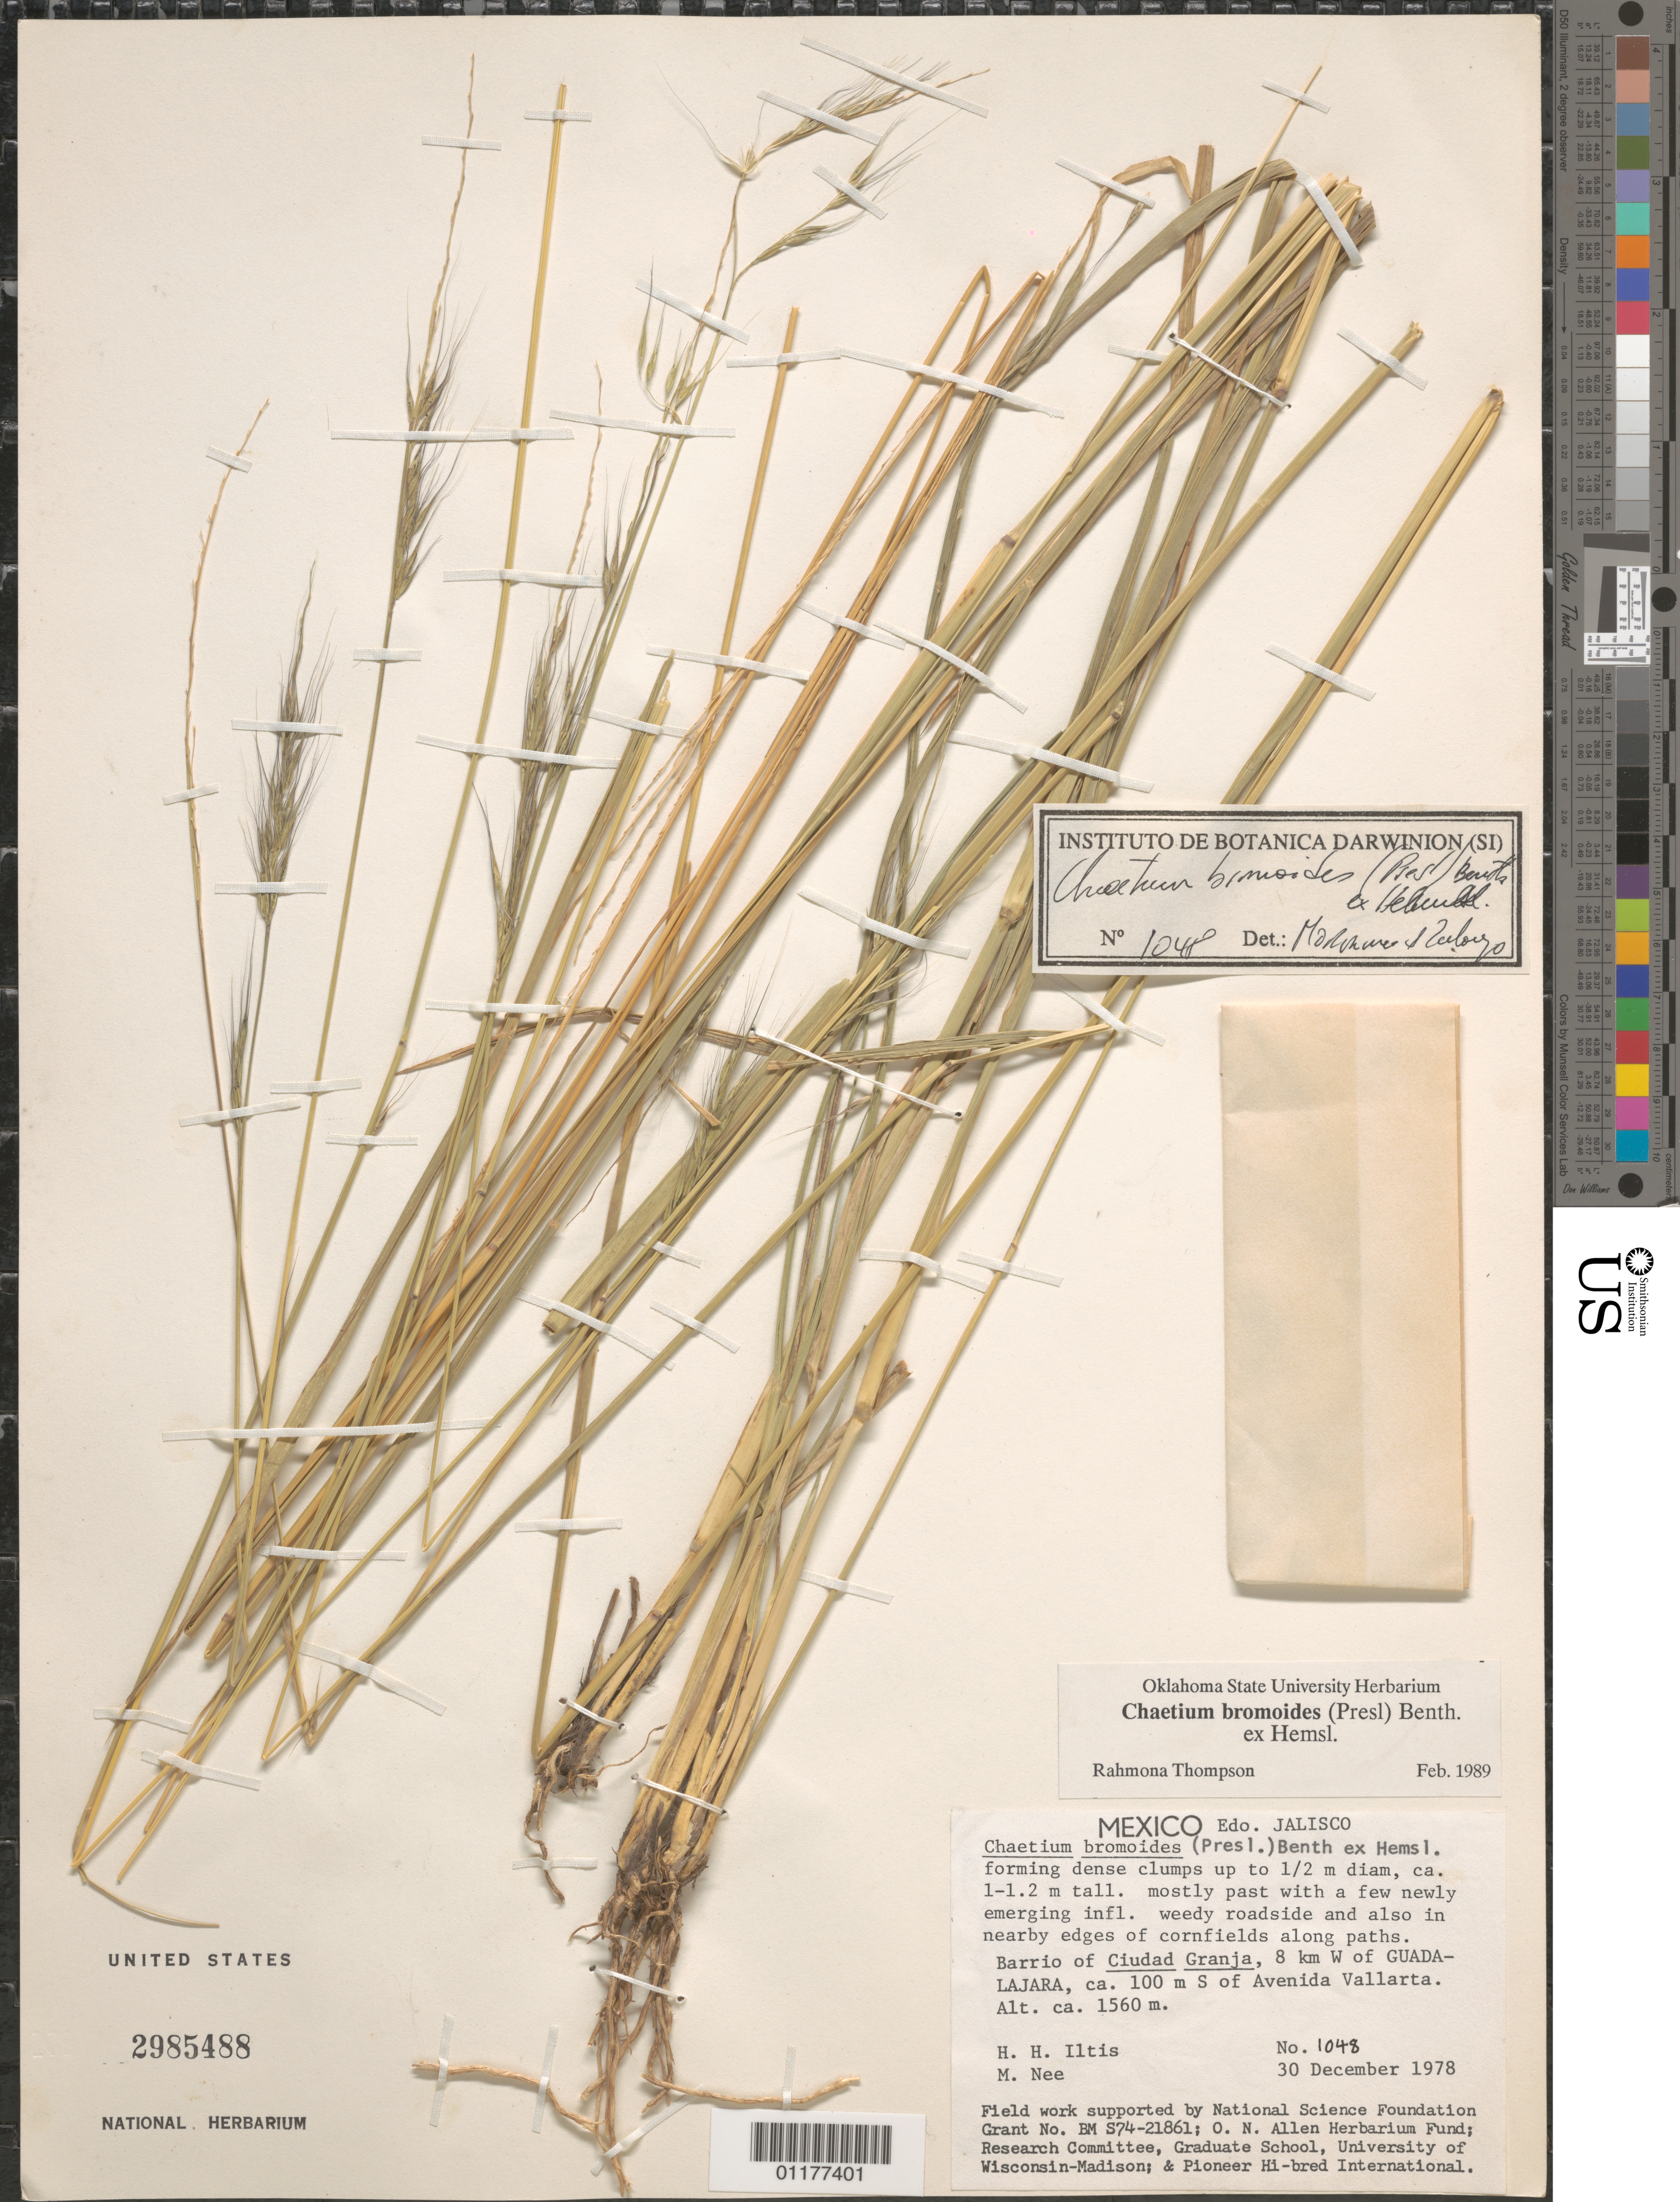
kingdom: Plantae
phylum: Tracheophyta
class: Liliopsida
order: Poales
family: Poaceae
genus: Chaetium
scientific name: Chaetium bromoides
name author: (J. Presl) Benth. ex Hemsl.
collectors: H. H. Iltis & M. Nee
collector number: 1048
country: Mexico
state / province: Jalisco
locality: Barrio of Ciudad Granja, W of Guadalajara, S of Avenida Vallarta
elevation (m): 1560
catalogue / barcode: US 2985488